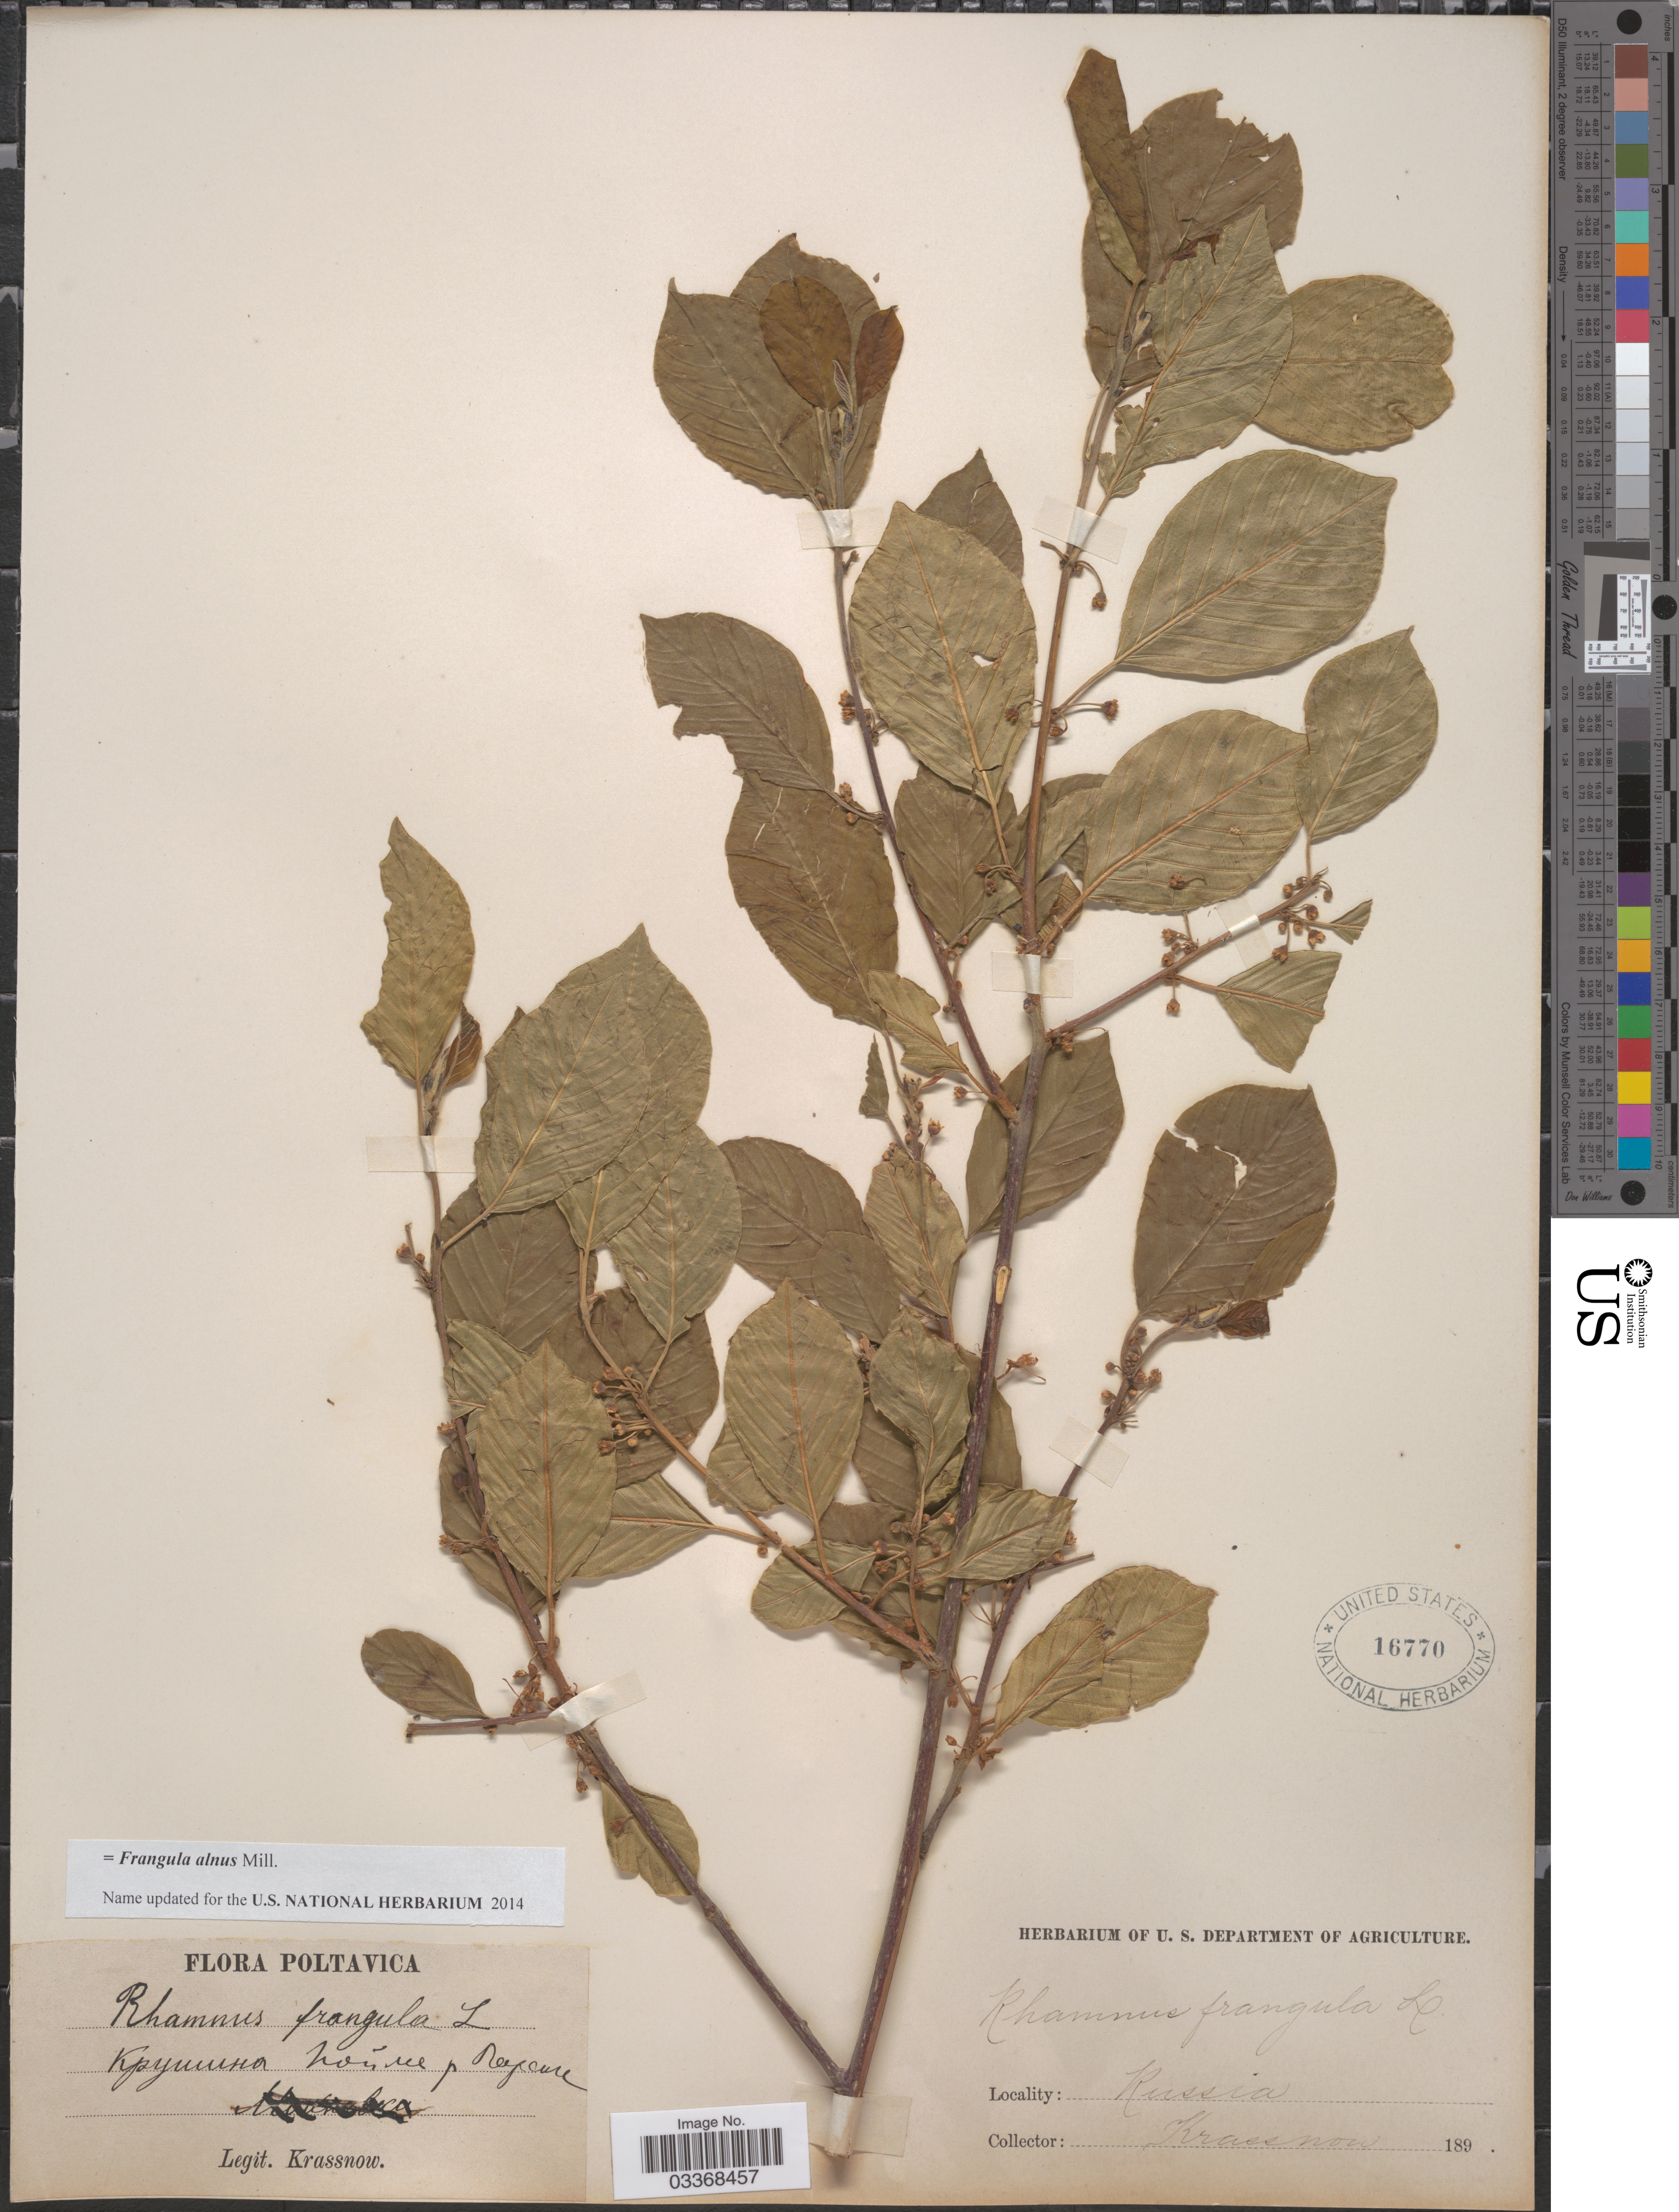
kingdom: Plantae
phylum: Tracheophyta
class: Magnoliopsida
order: Rosales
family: Rhamnaceae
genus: Frangula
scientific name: Frangula alnus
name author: Mill.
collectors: -. Krassnow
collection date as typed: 189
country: Ukraine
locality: Poltavica. X. [unsure placement]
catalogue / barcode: US 16770